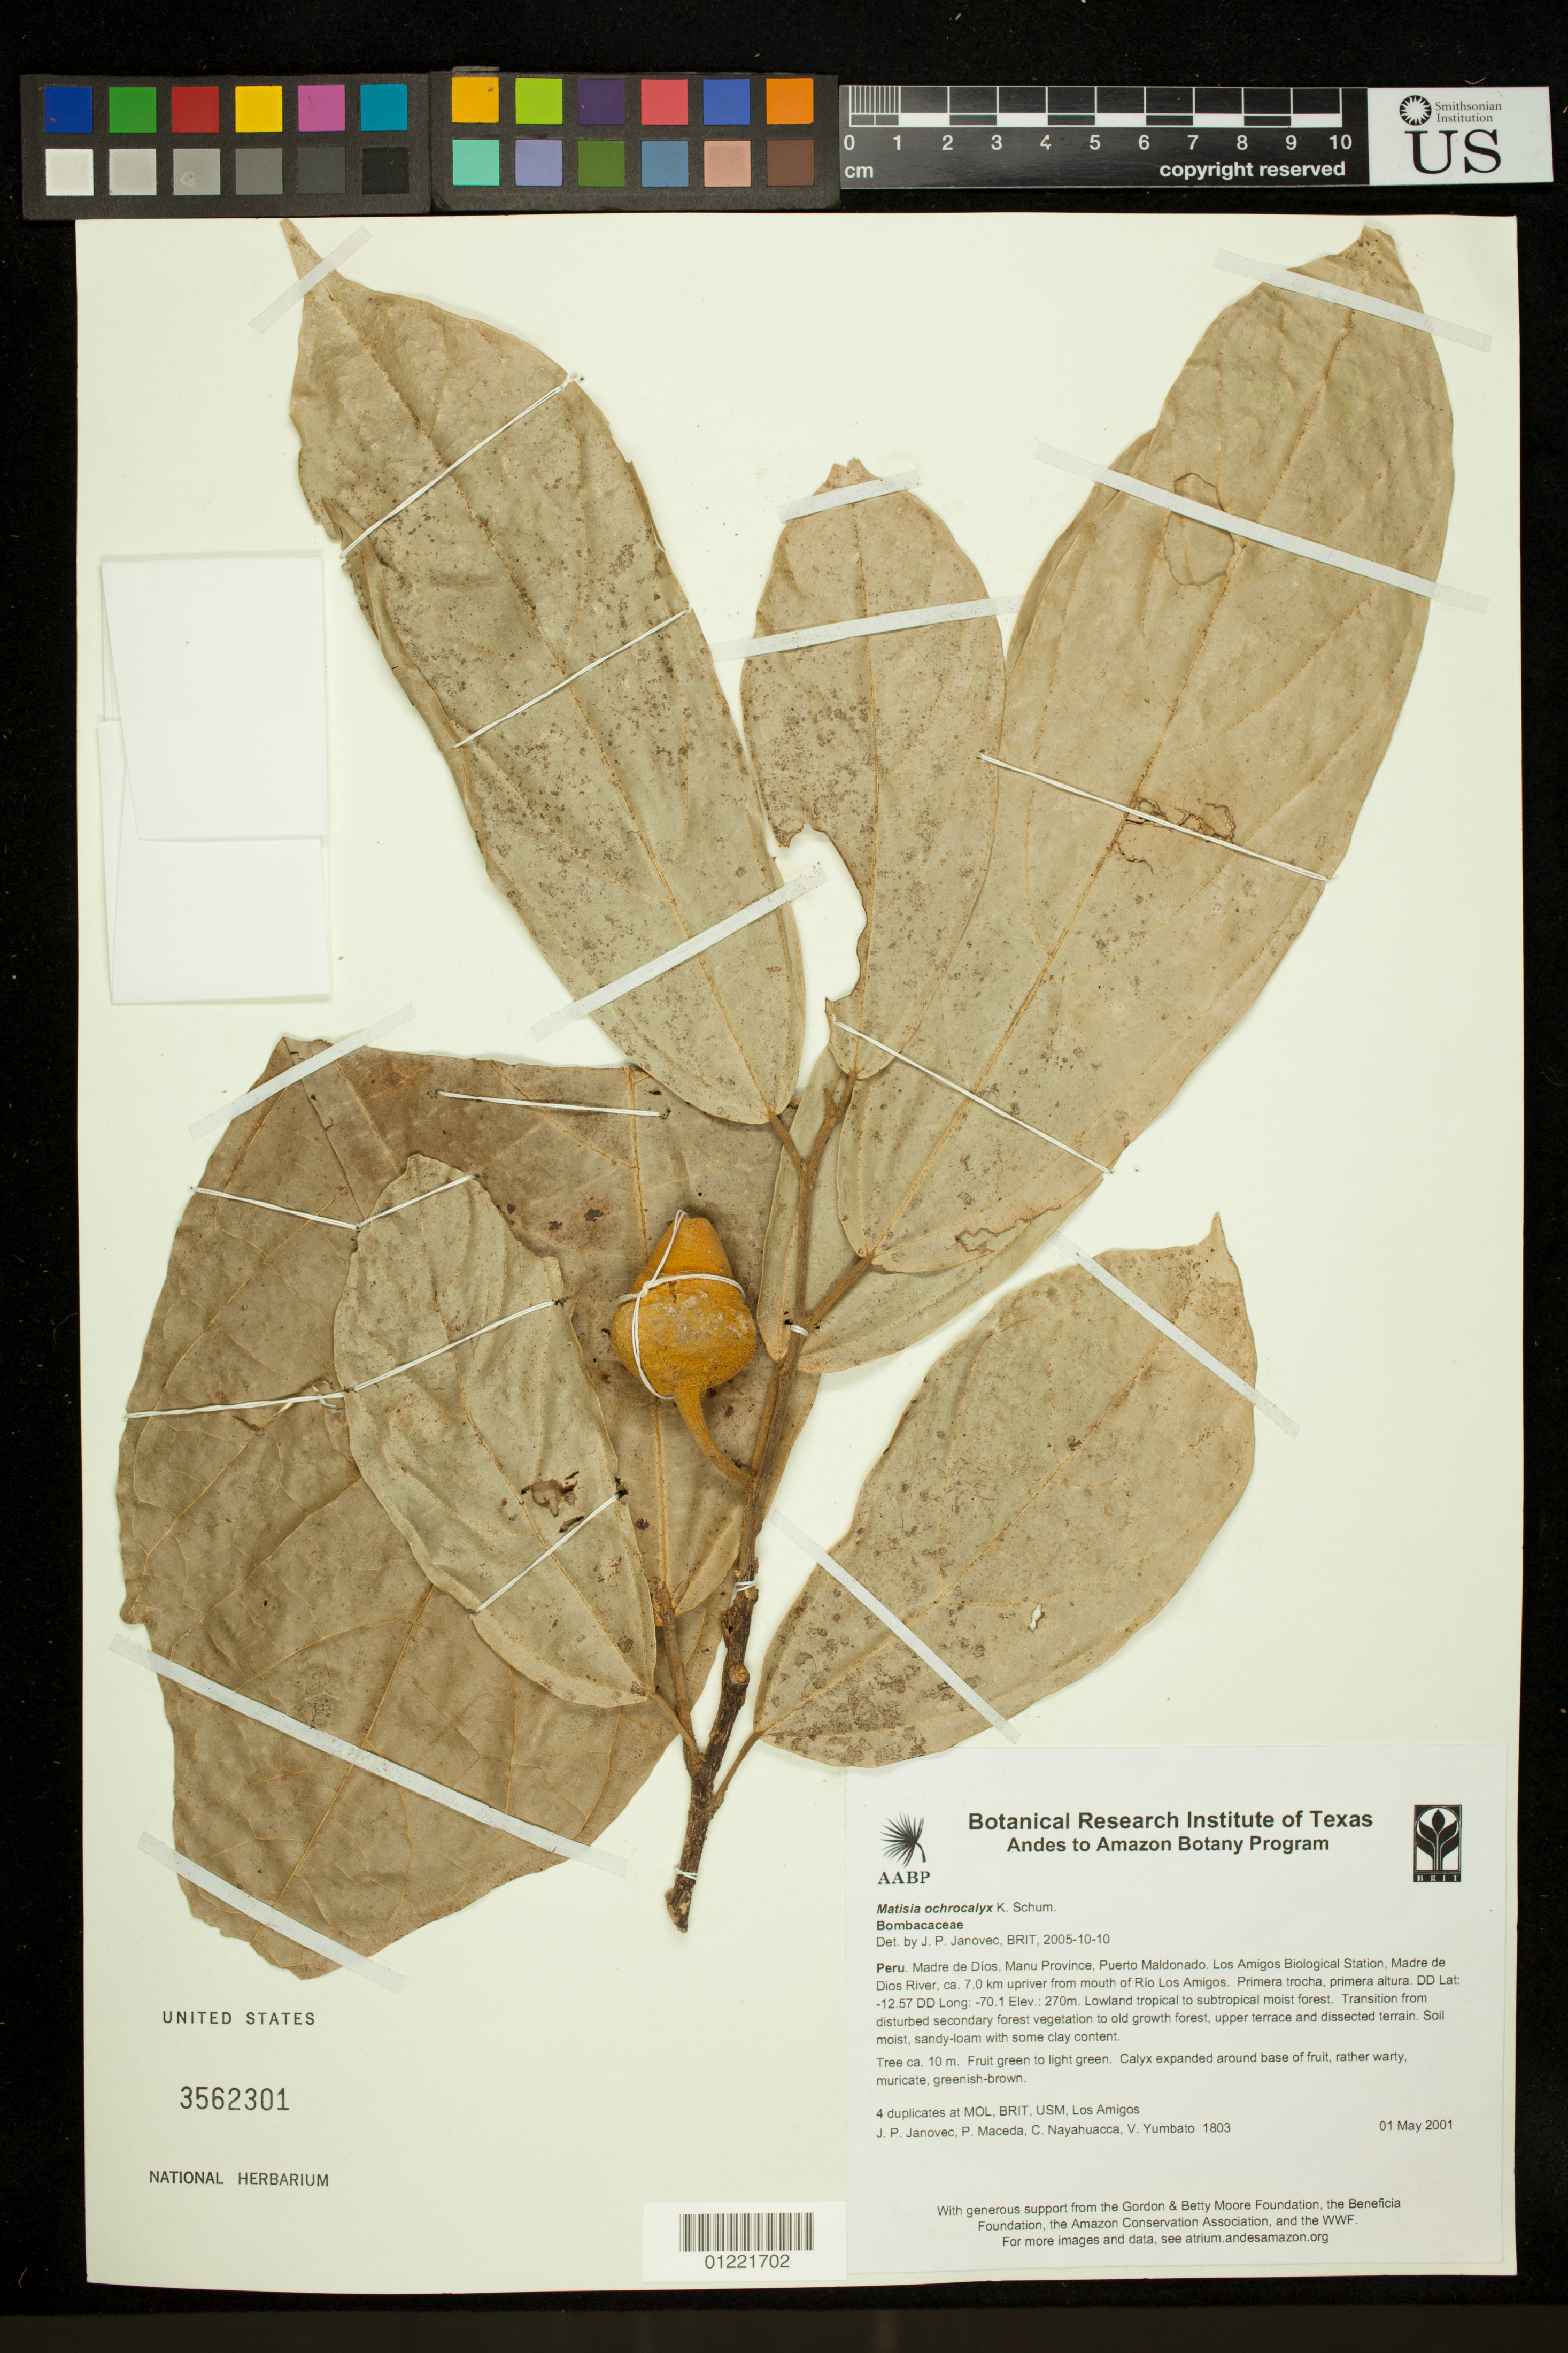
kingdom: Plantae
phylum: Tracheophyta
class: Magnoliopsida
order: Malvales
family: Malvaceae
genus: Matisia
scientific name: Matisia ochrocalyx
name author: K. Schum.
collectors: J. P. Janovec, P. Maceda, C. Nayahuacca & V. Yumbato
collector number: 1803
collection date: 2001-05-01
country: Peru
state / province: Madre de Dios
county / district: Manú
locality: Manu Province, Puerto Maldonado. Los Amigos Biological Station, Madre de Dios River, ca. 7.0 km upriver from mouth of Rio Los Amigos.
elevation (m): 270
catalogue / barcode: US 3562301